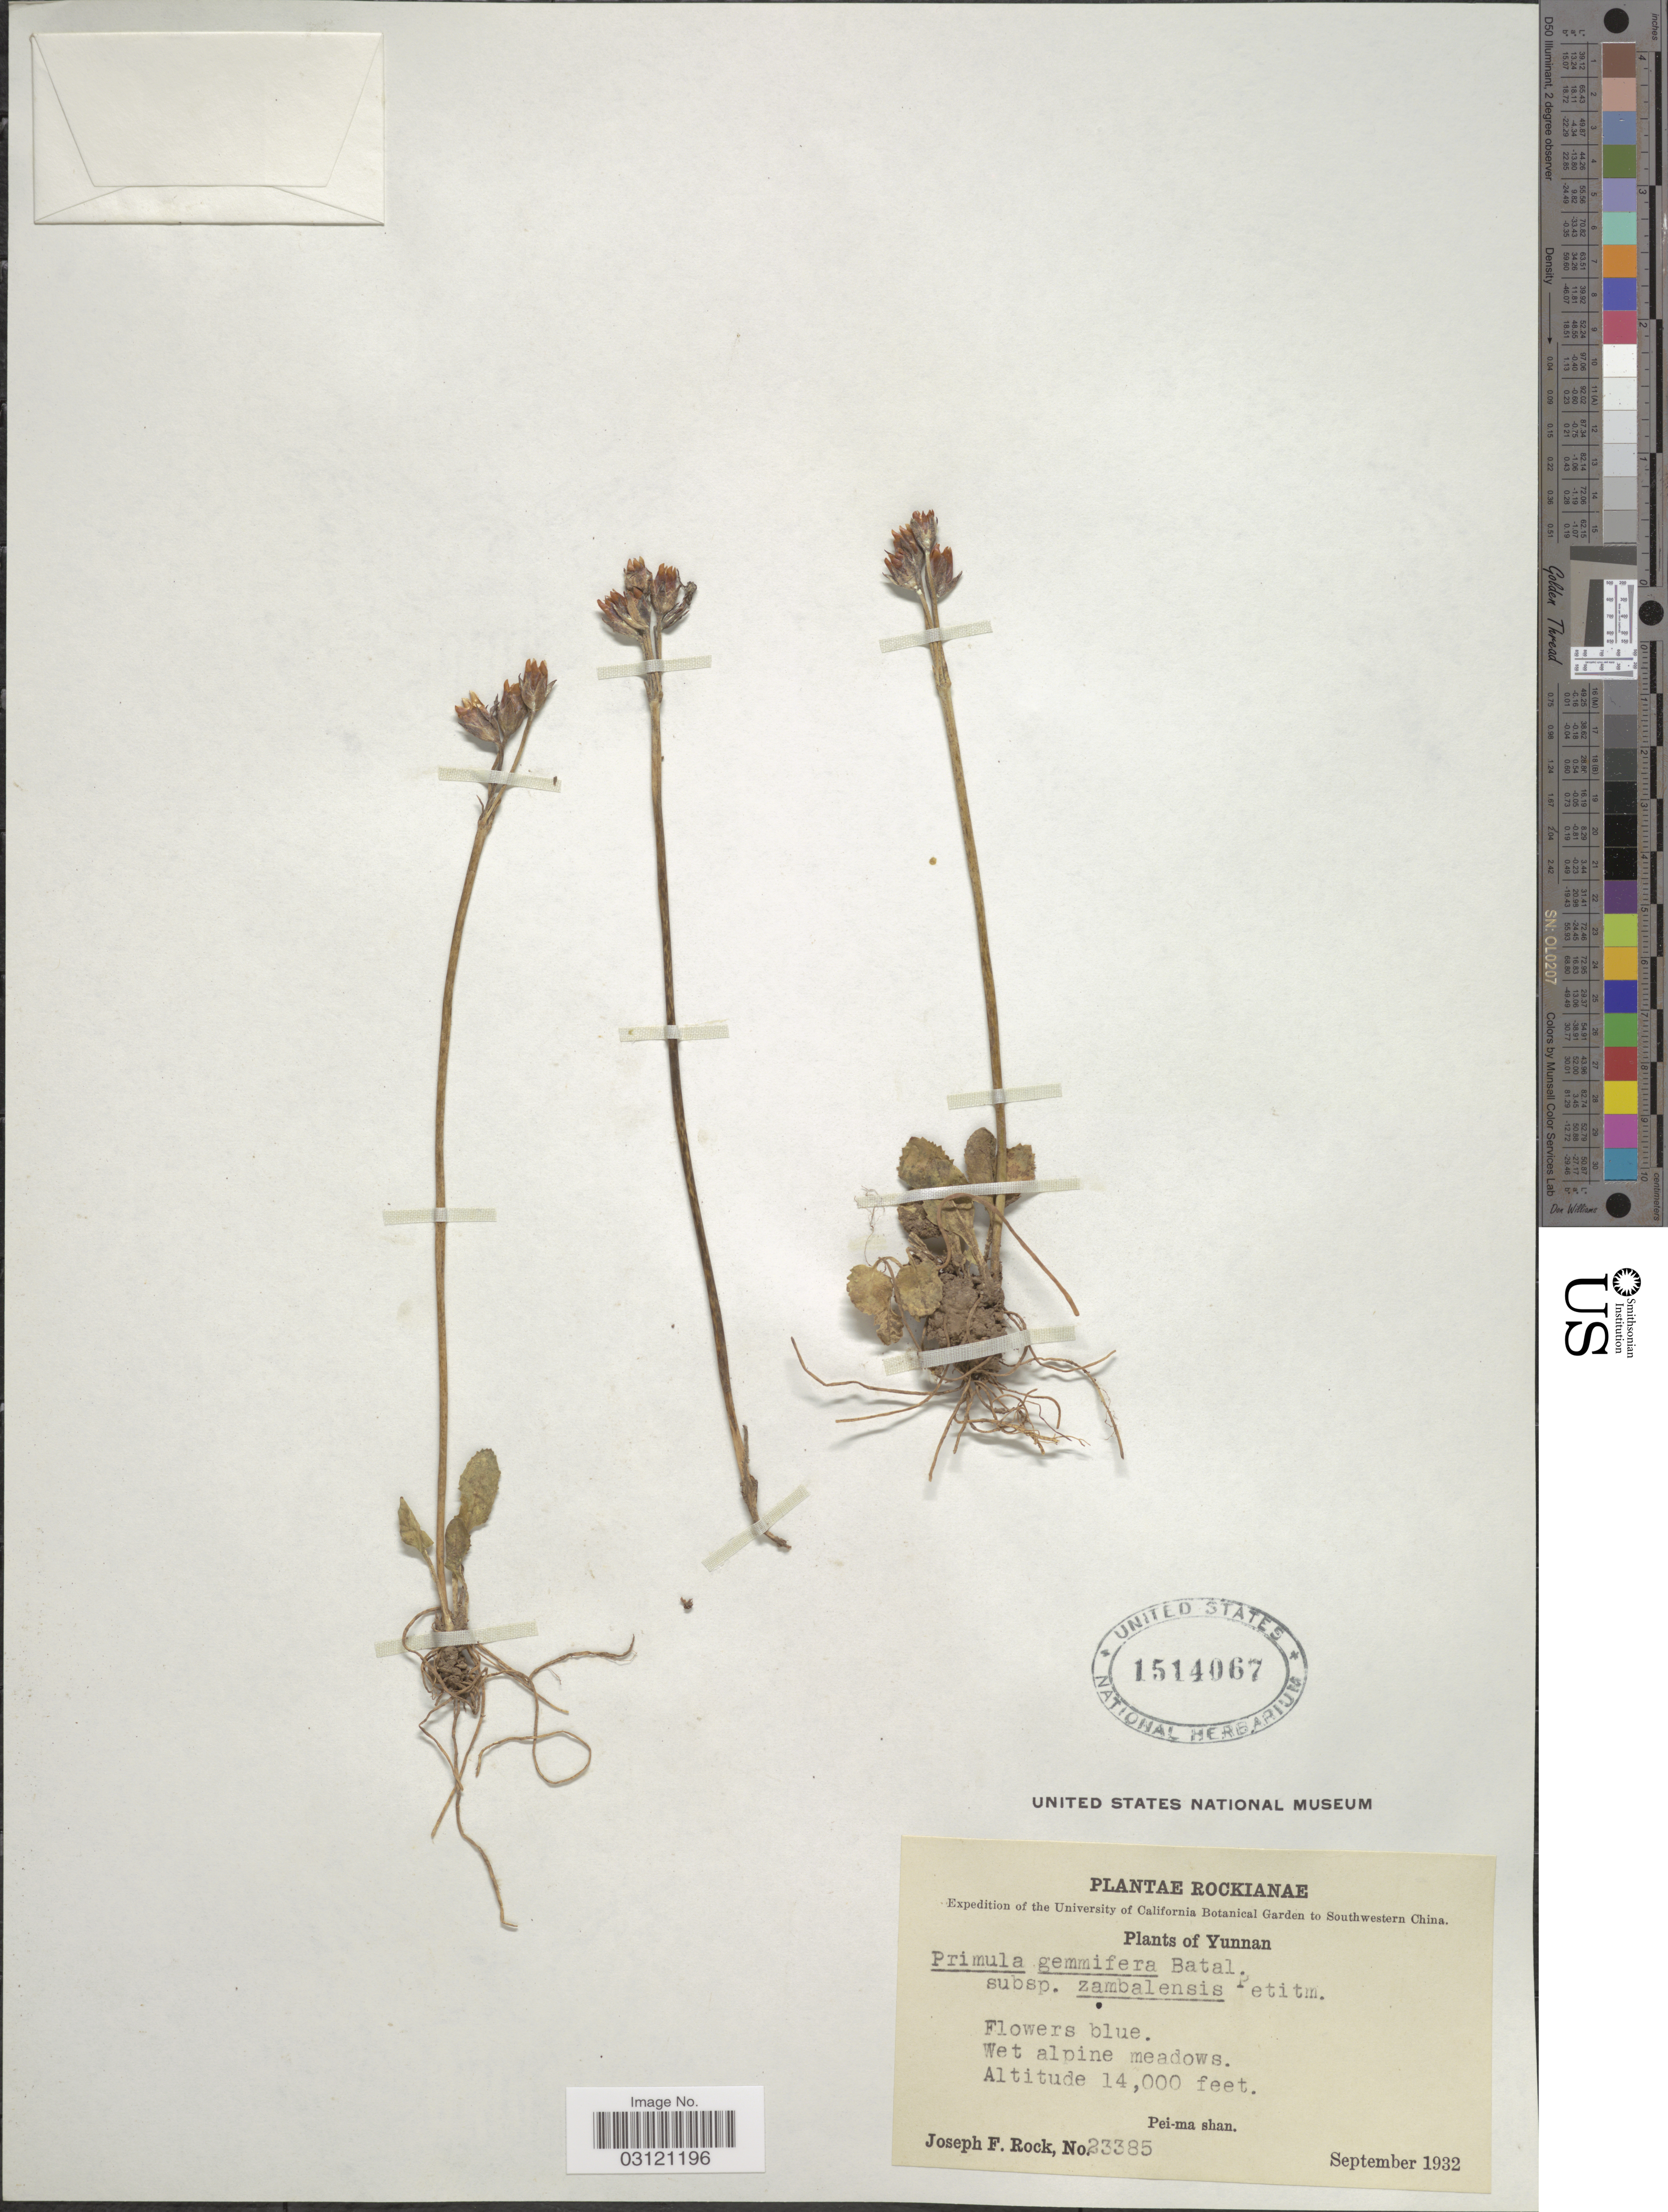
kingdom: Plantae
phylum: Tracheophyta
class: Magnoliopsida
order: Ericales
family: Primulaceae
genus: Primula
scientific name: Primula gemmifera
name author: Batalin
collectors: J. F. Rock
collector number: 23385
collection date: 1932-09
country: China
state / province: Yunnan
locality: Yunnan, Pei-ma shan, Southwestern China.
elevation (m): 4267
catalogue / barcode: US 1514067